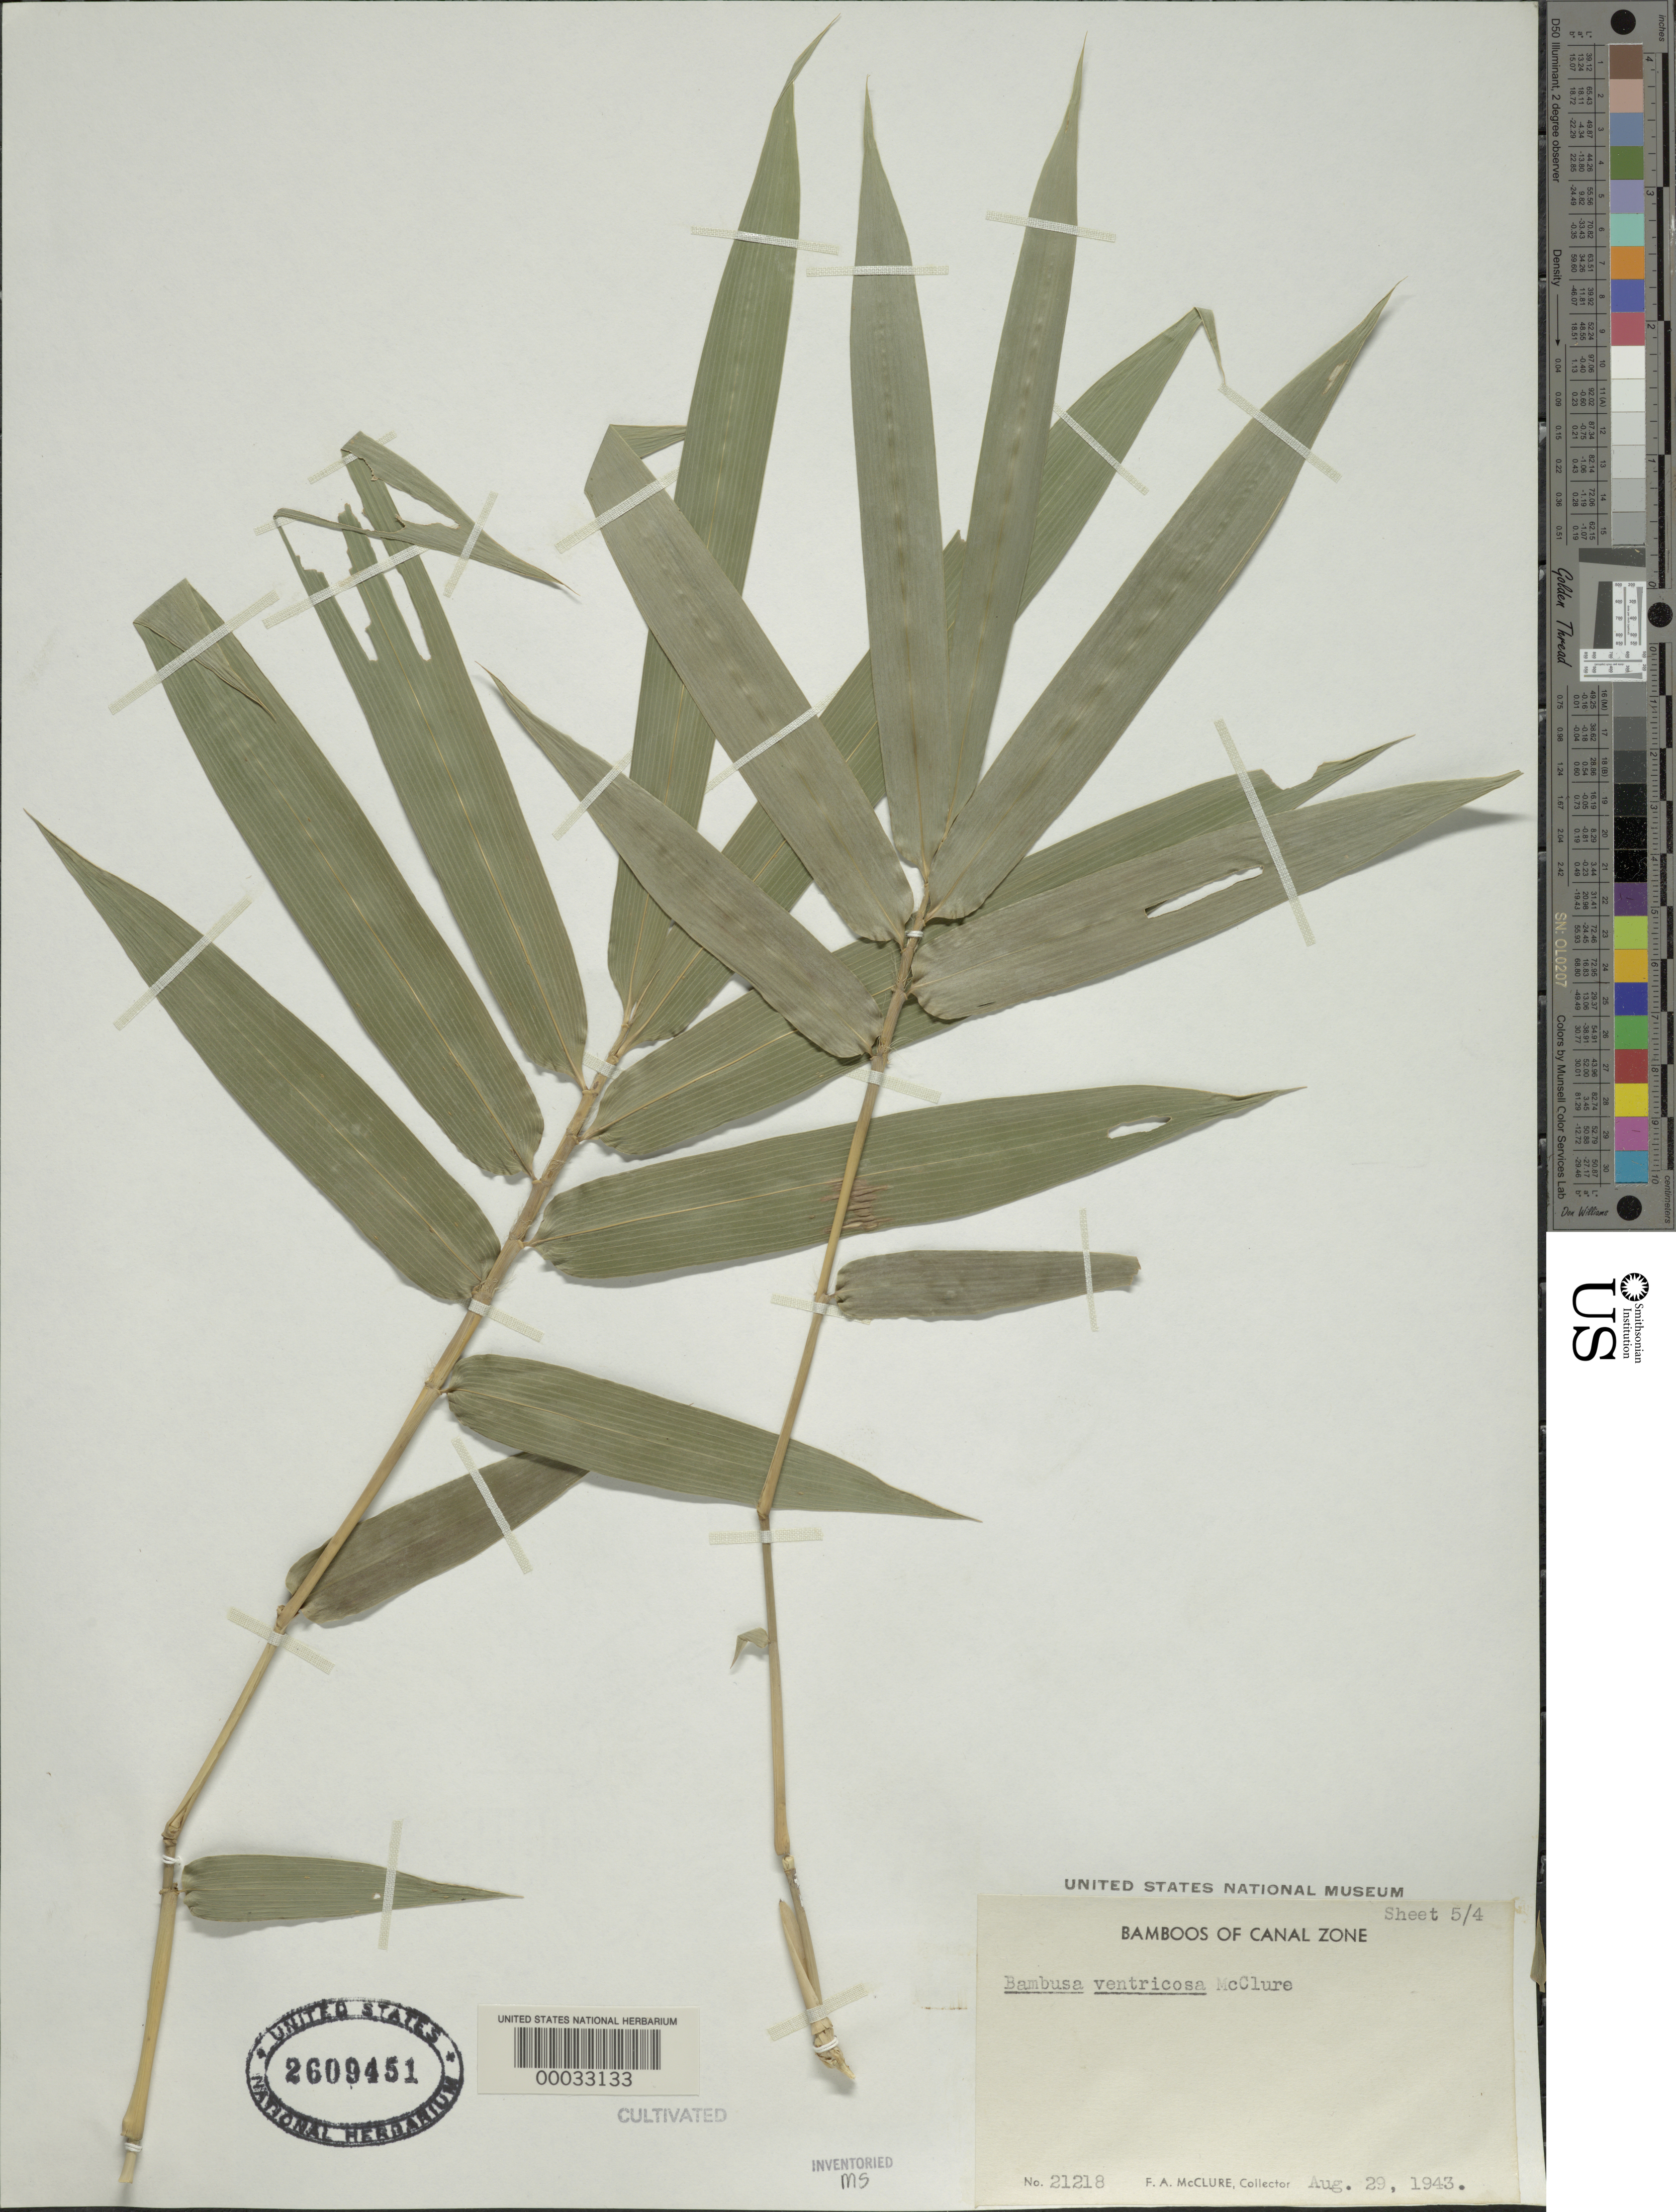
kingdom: Plantae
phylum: Tracheophyta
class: Liliopsida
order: Poales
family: Poaceae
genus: Bambusa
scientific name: Bambusa ventricosa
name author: McClure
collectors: F. A. McClure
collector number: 21218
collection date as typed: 29 Aug 1943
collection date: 1943-08-29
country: Panama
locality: Esperimental Gardens-summit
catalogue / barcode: US 2609451